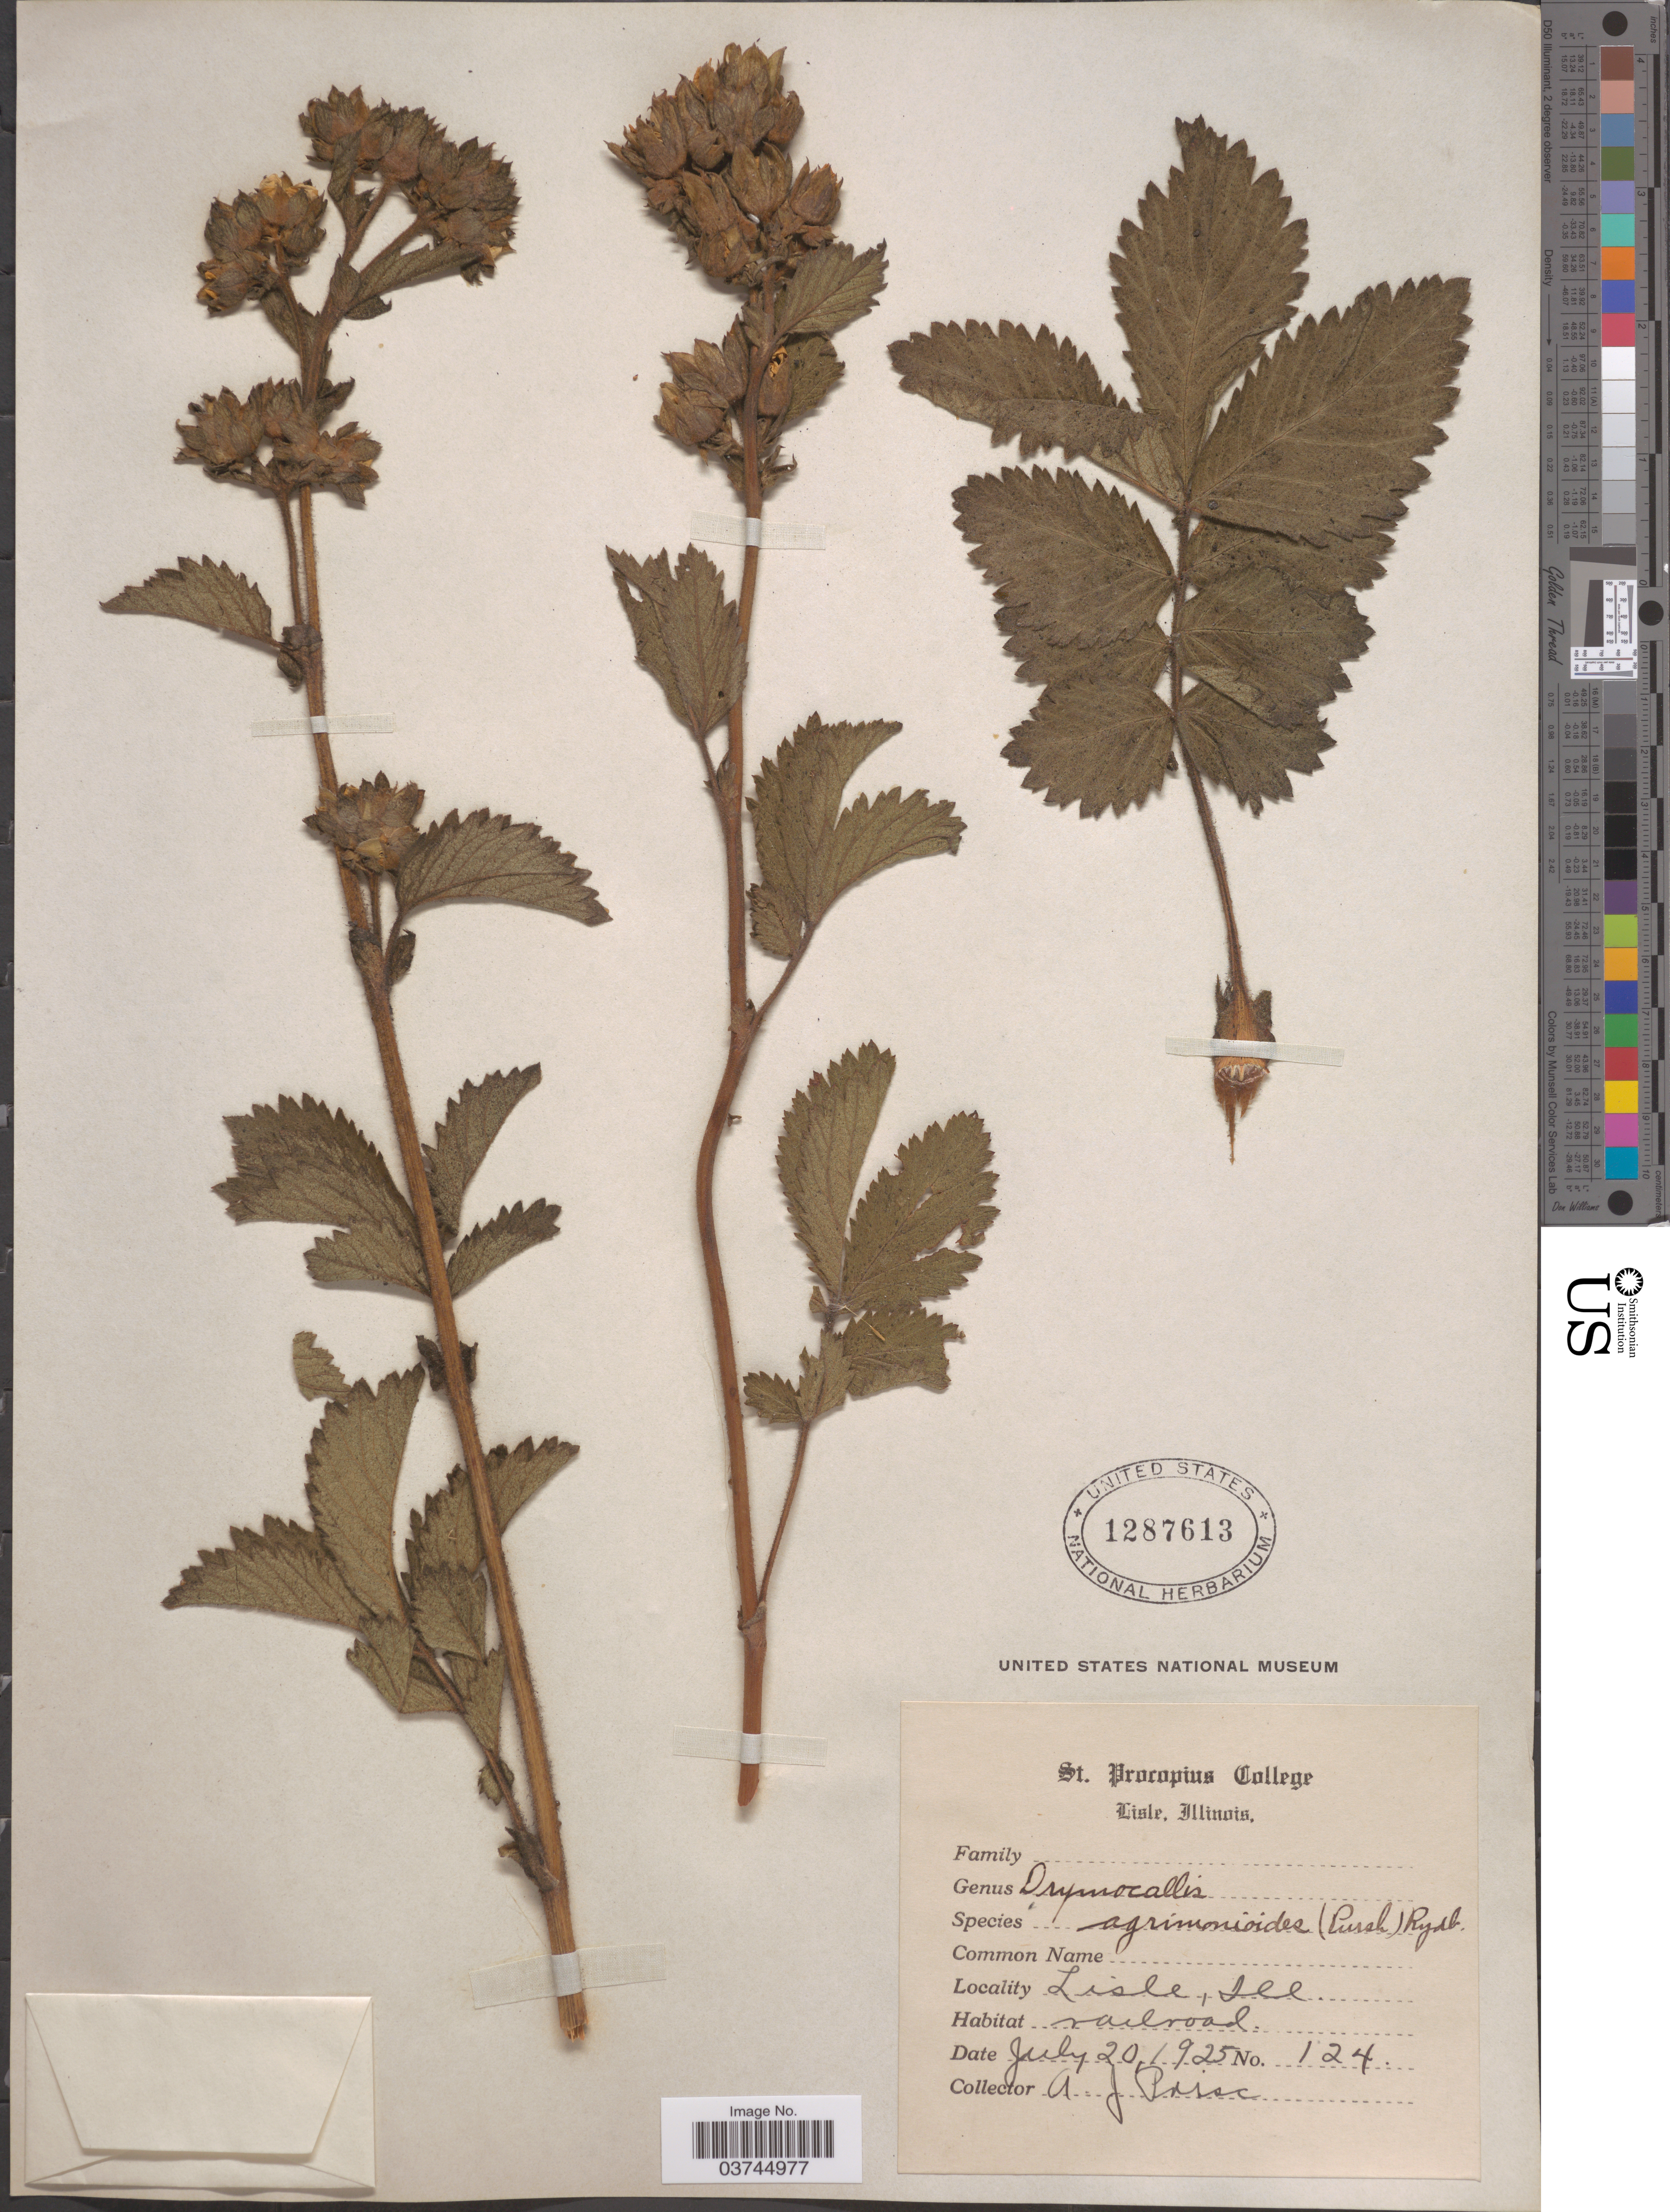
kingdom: Plantae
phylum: Tracheophyta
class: Magnoliopsida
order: Rosales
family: Rosaceae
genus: Drymocallis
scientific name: Drymocallis arguta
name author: (Pursh) Rydb.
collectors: A. J. Prisc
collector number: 124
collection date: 1925-07-20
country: United States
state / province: Illinois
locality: Lisle.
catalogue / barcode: US 1287613